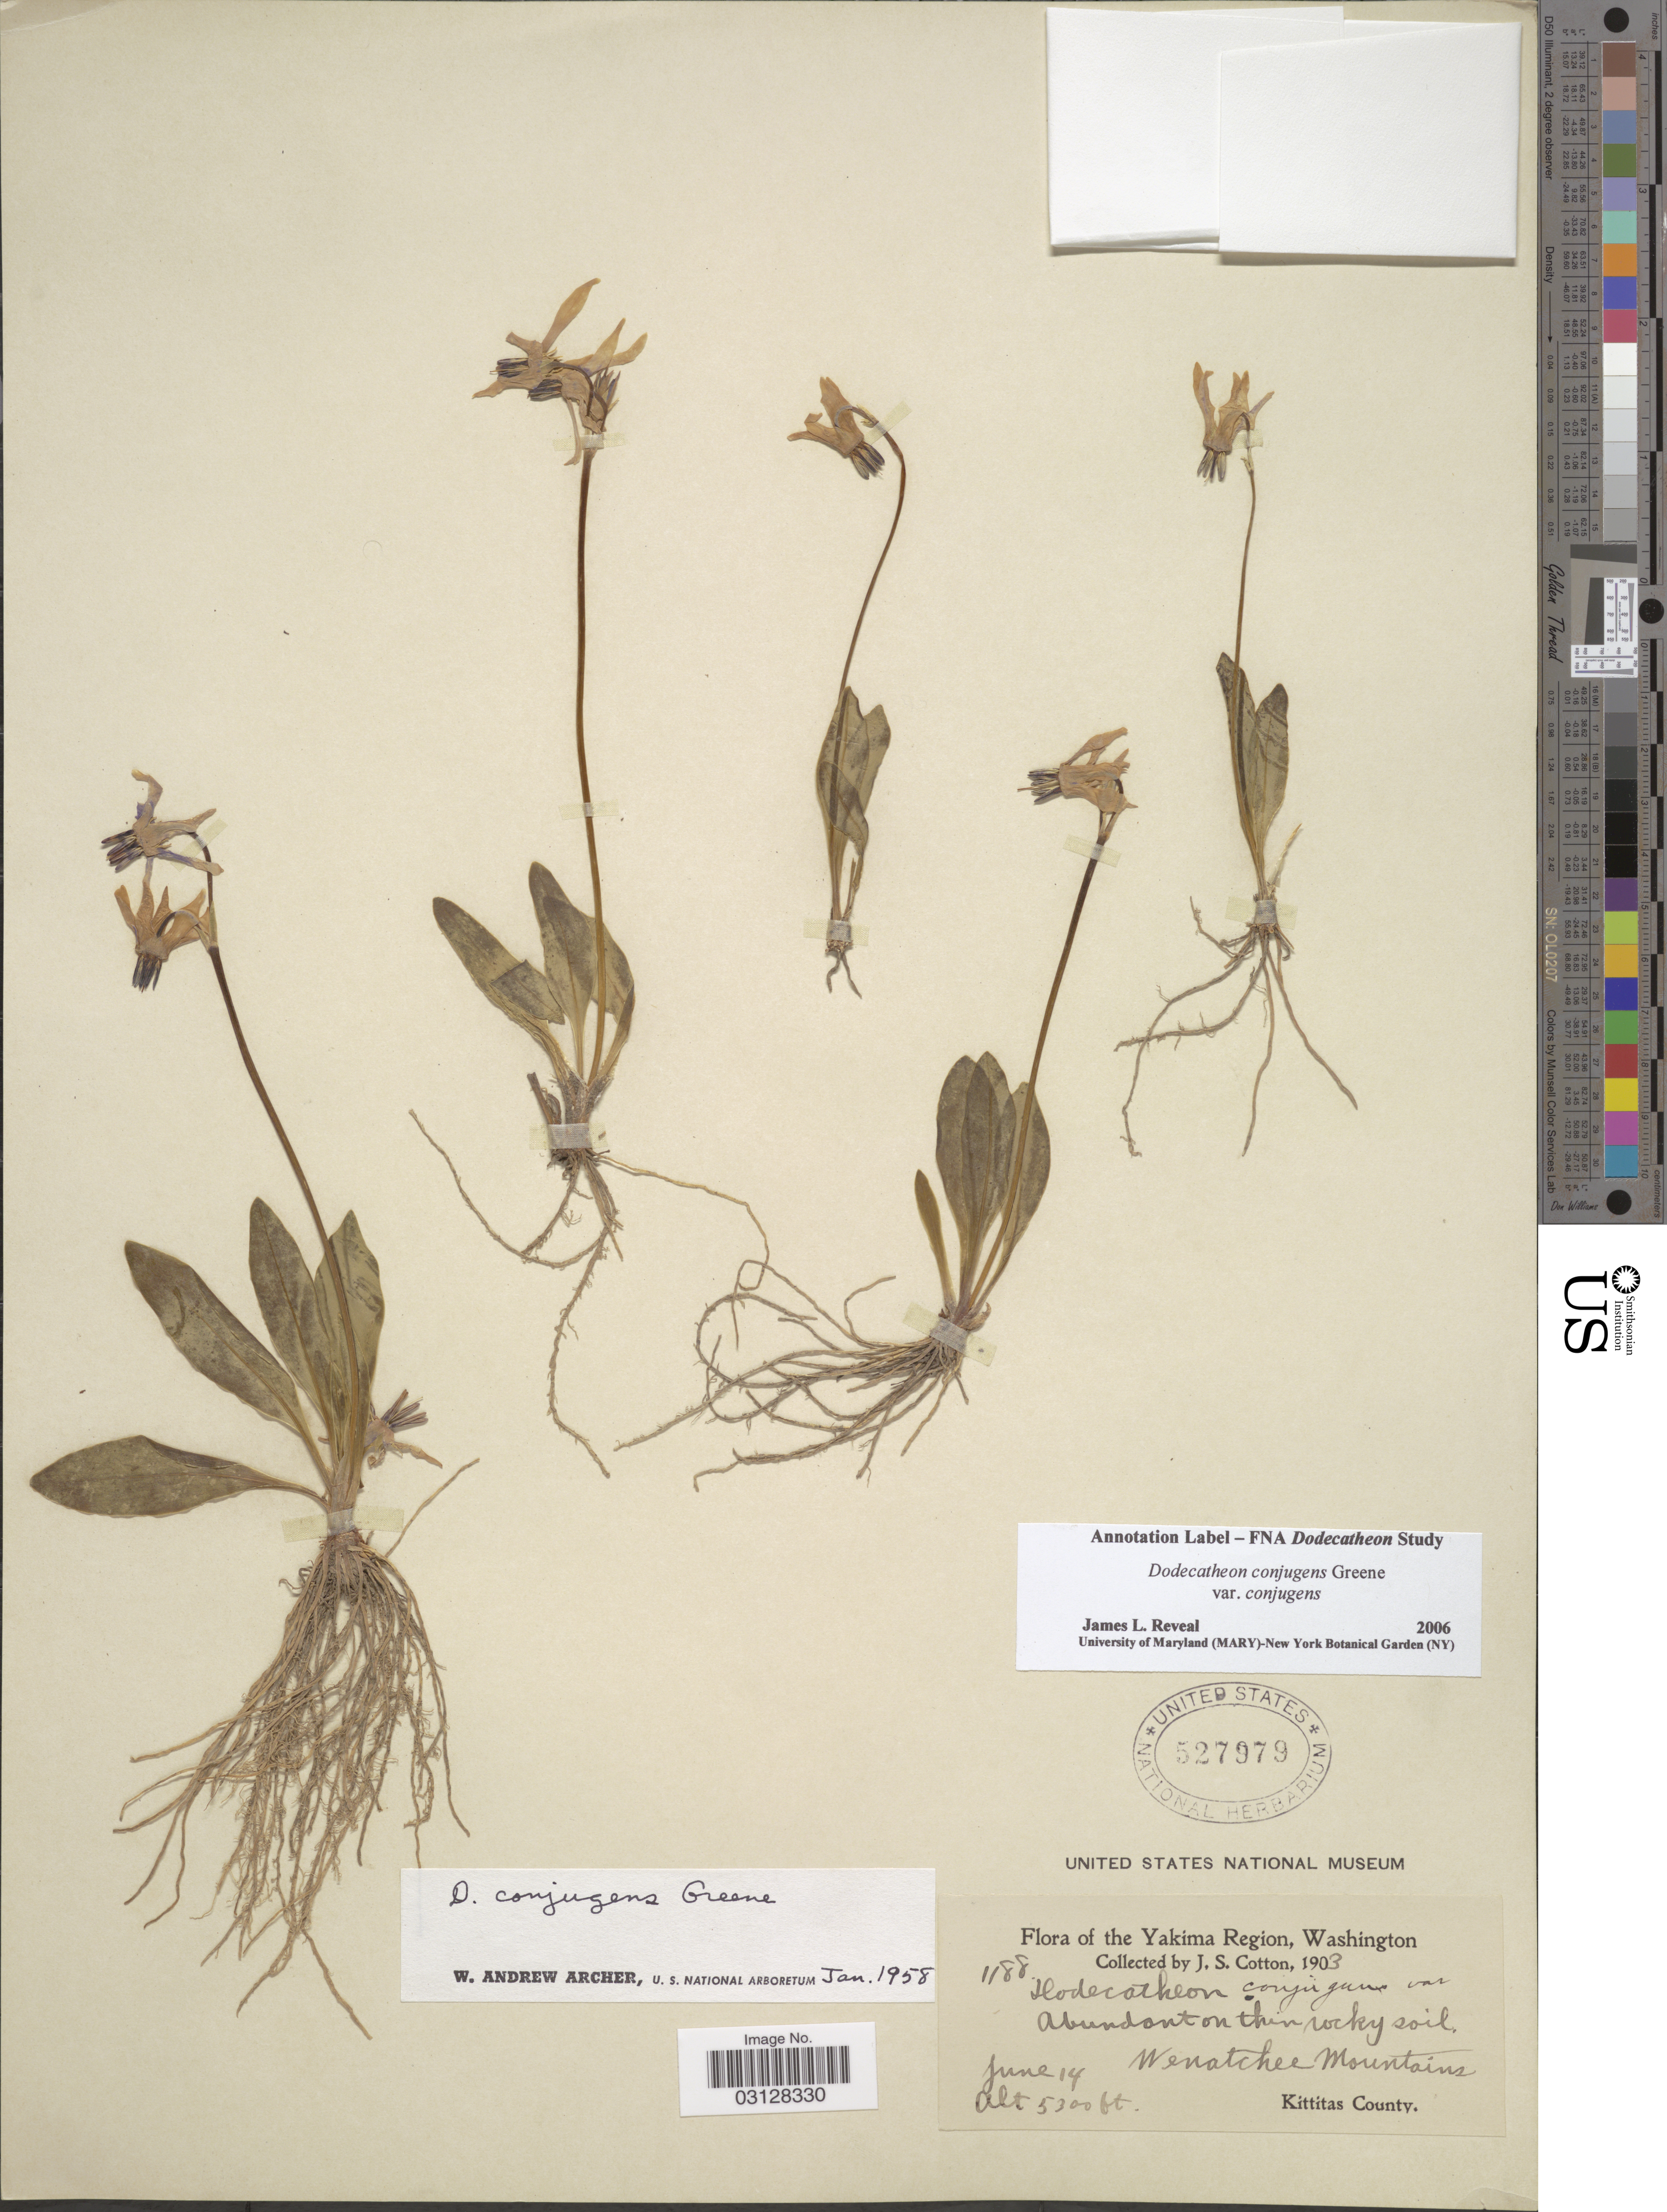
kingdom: Plantae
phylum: Tracheophyta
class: Magnoliopsida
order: Ericales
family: Primulaceae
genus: Dodecatheon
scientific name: Dodecatheon conjugens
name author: Greene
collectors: J. S. Cotton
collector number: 1188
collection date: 1903-06-14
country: United States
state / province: Washington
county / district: Kittitas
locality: Yakima Region. Abundant on thin rocky soil. Wenatchee Mountains. Kittitas County.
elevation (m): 1615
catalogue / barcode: US 527979